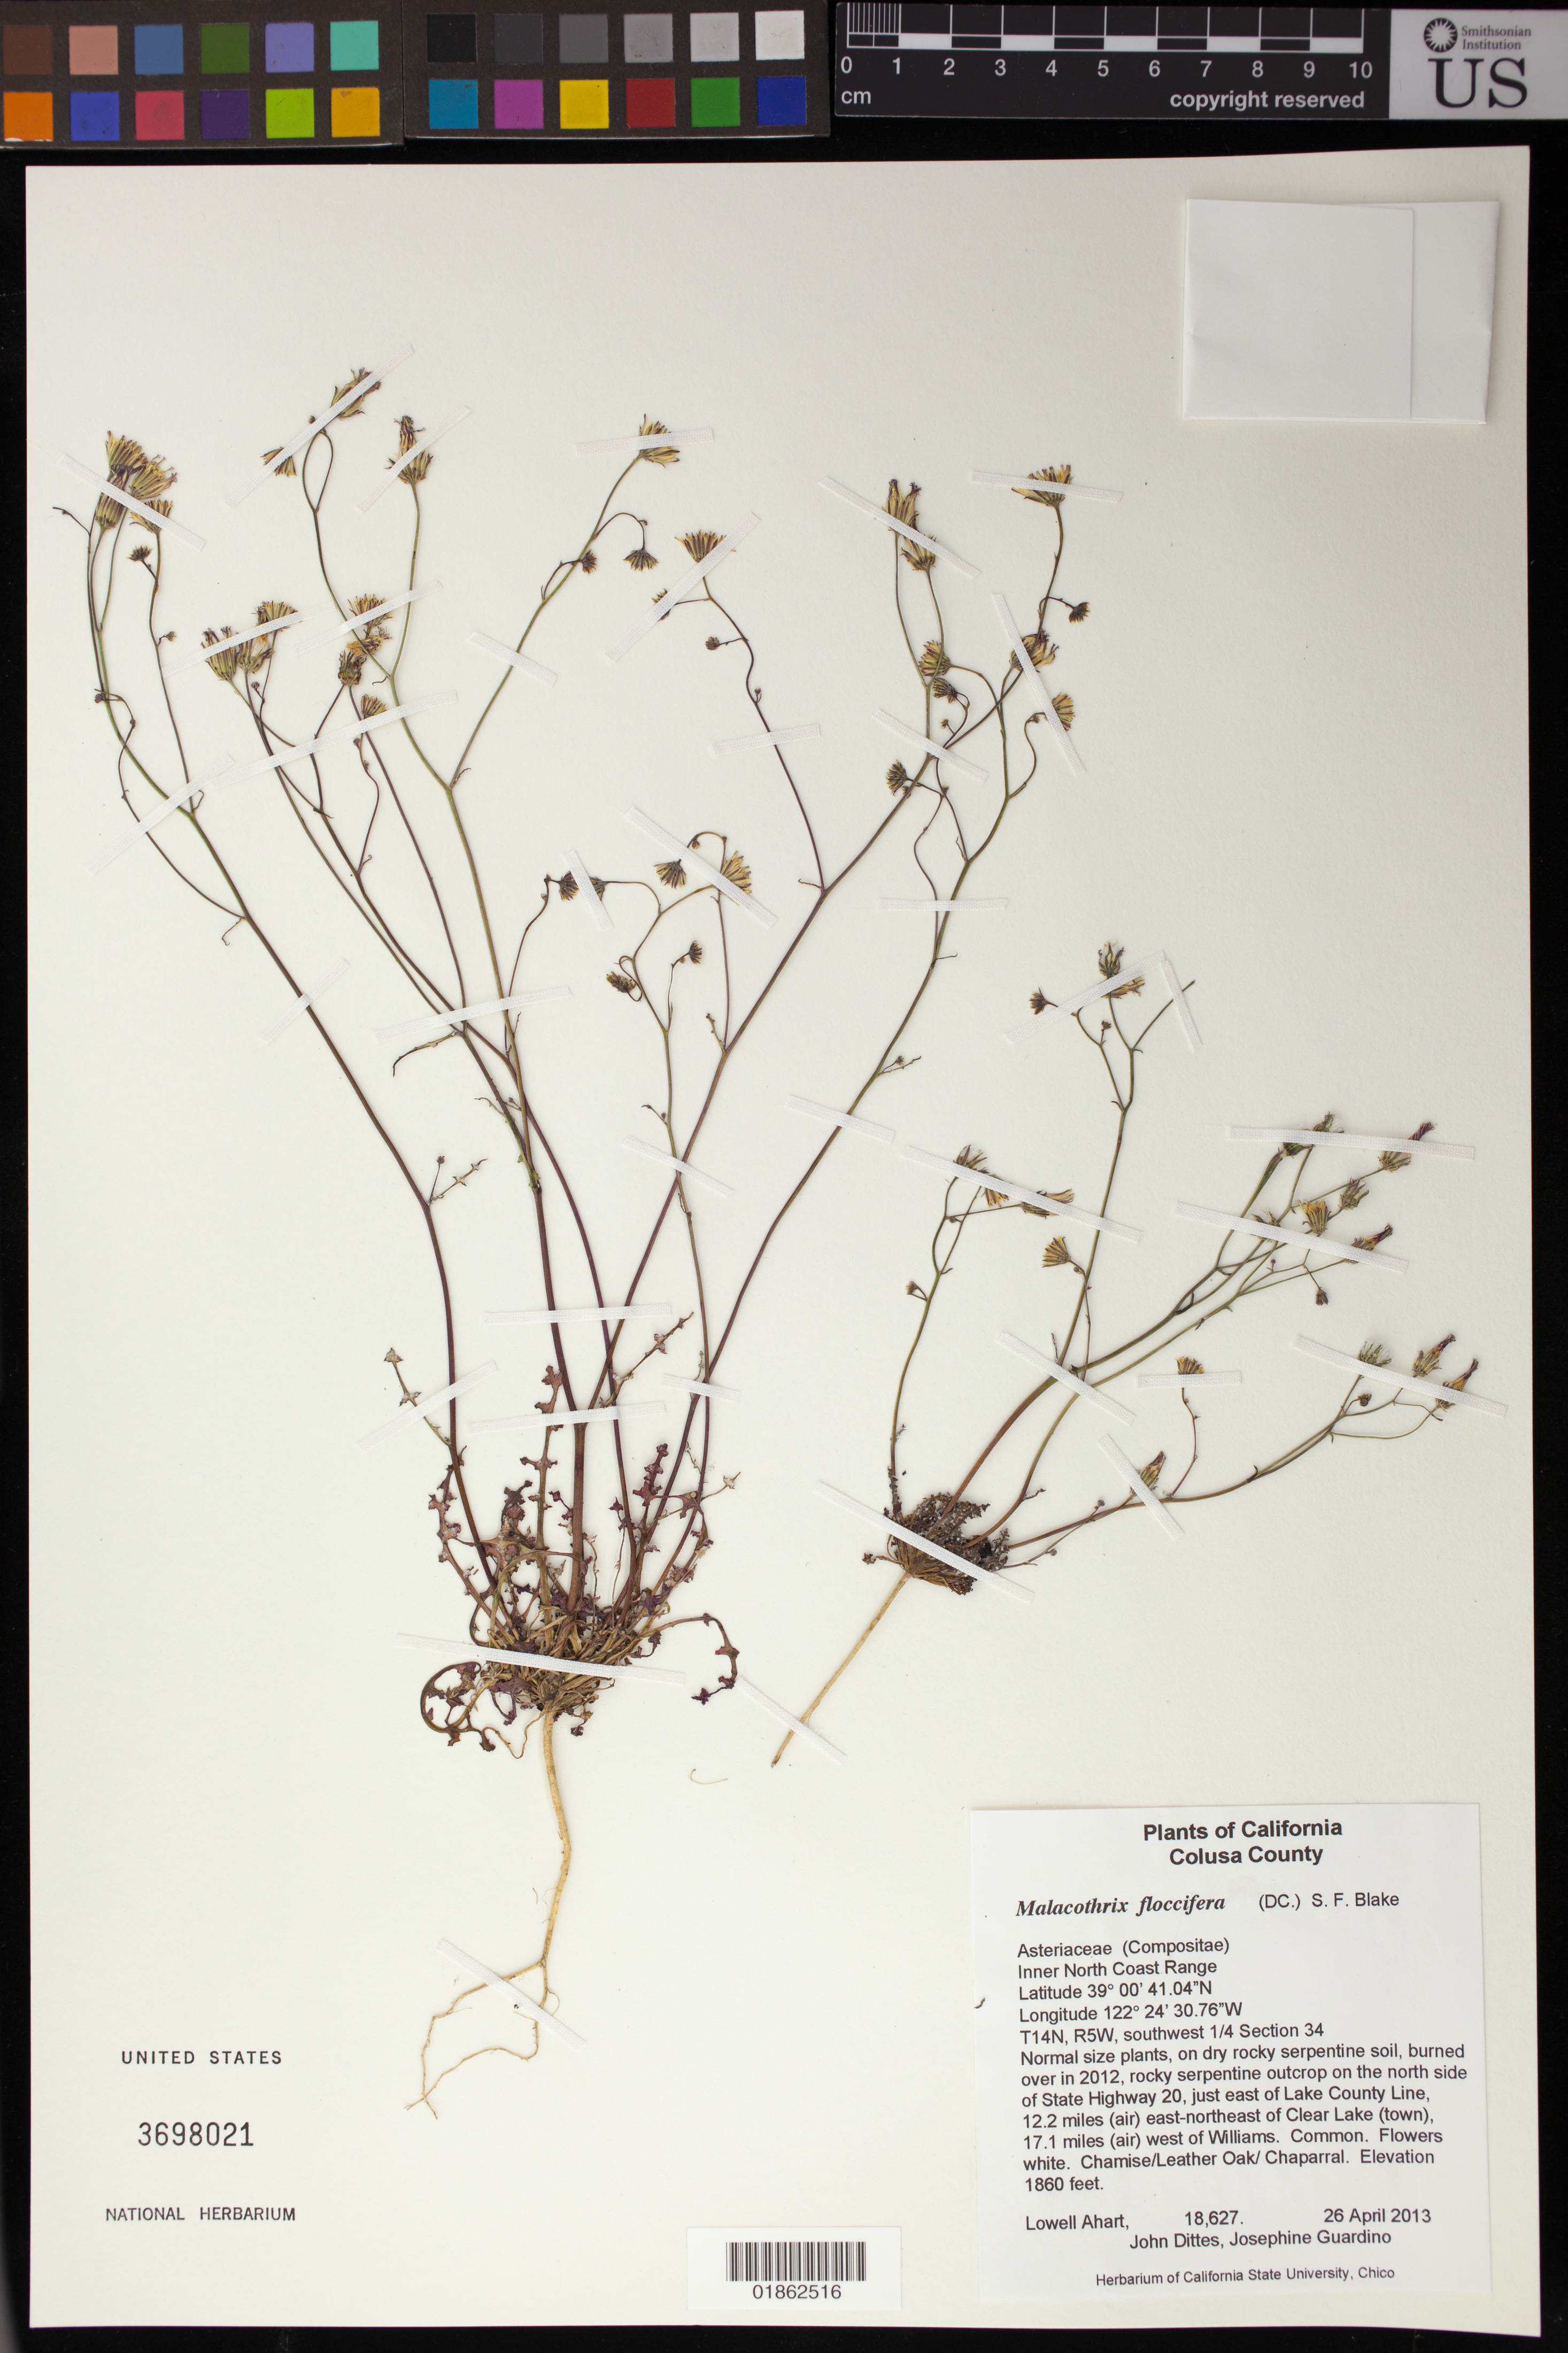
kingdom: Plantae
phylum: Tracheophyta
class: Magnoliopsida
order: Asterales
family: Asteraceae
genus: Malacothrix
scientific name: Malacothrix floccifera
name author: (DC.) S.F. Blake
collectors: L. Ahart, J. Dittes & J. Guardino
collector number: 18627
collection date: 2013-04-26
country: United States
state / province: California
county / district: Colusa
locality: Inner North Coast Range, on the north side of State Highway 20, just east of Lake County Line, 12.2 miles (air) east-northeast of Clear Lake (town), 17.1 miles (air) west of Williams.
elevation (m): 567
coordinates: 39 00 41.04 N, 122 24 30.76 W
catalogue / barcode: US 3698021